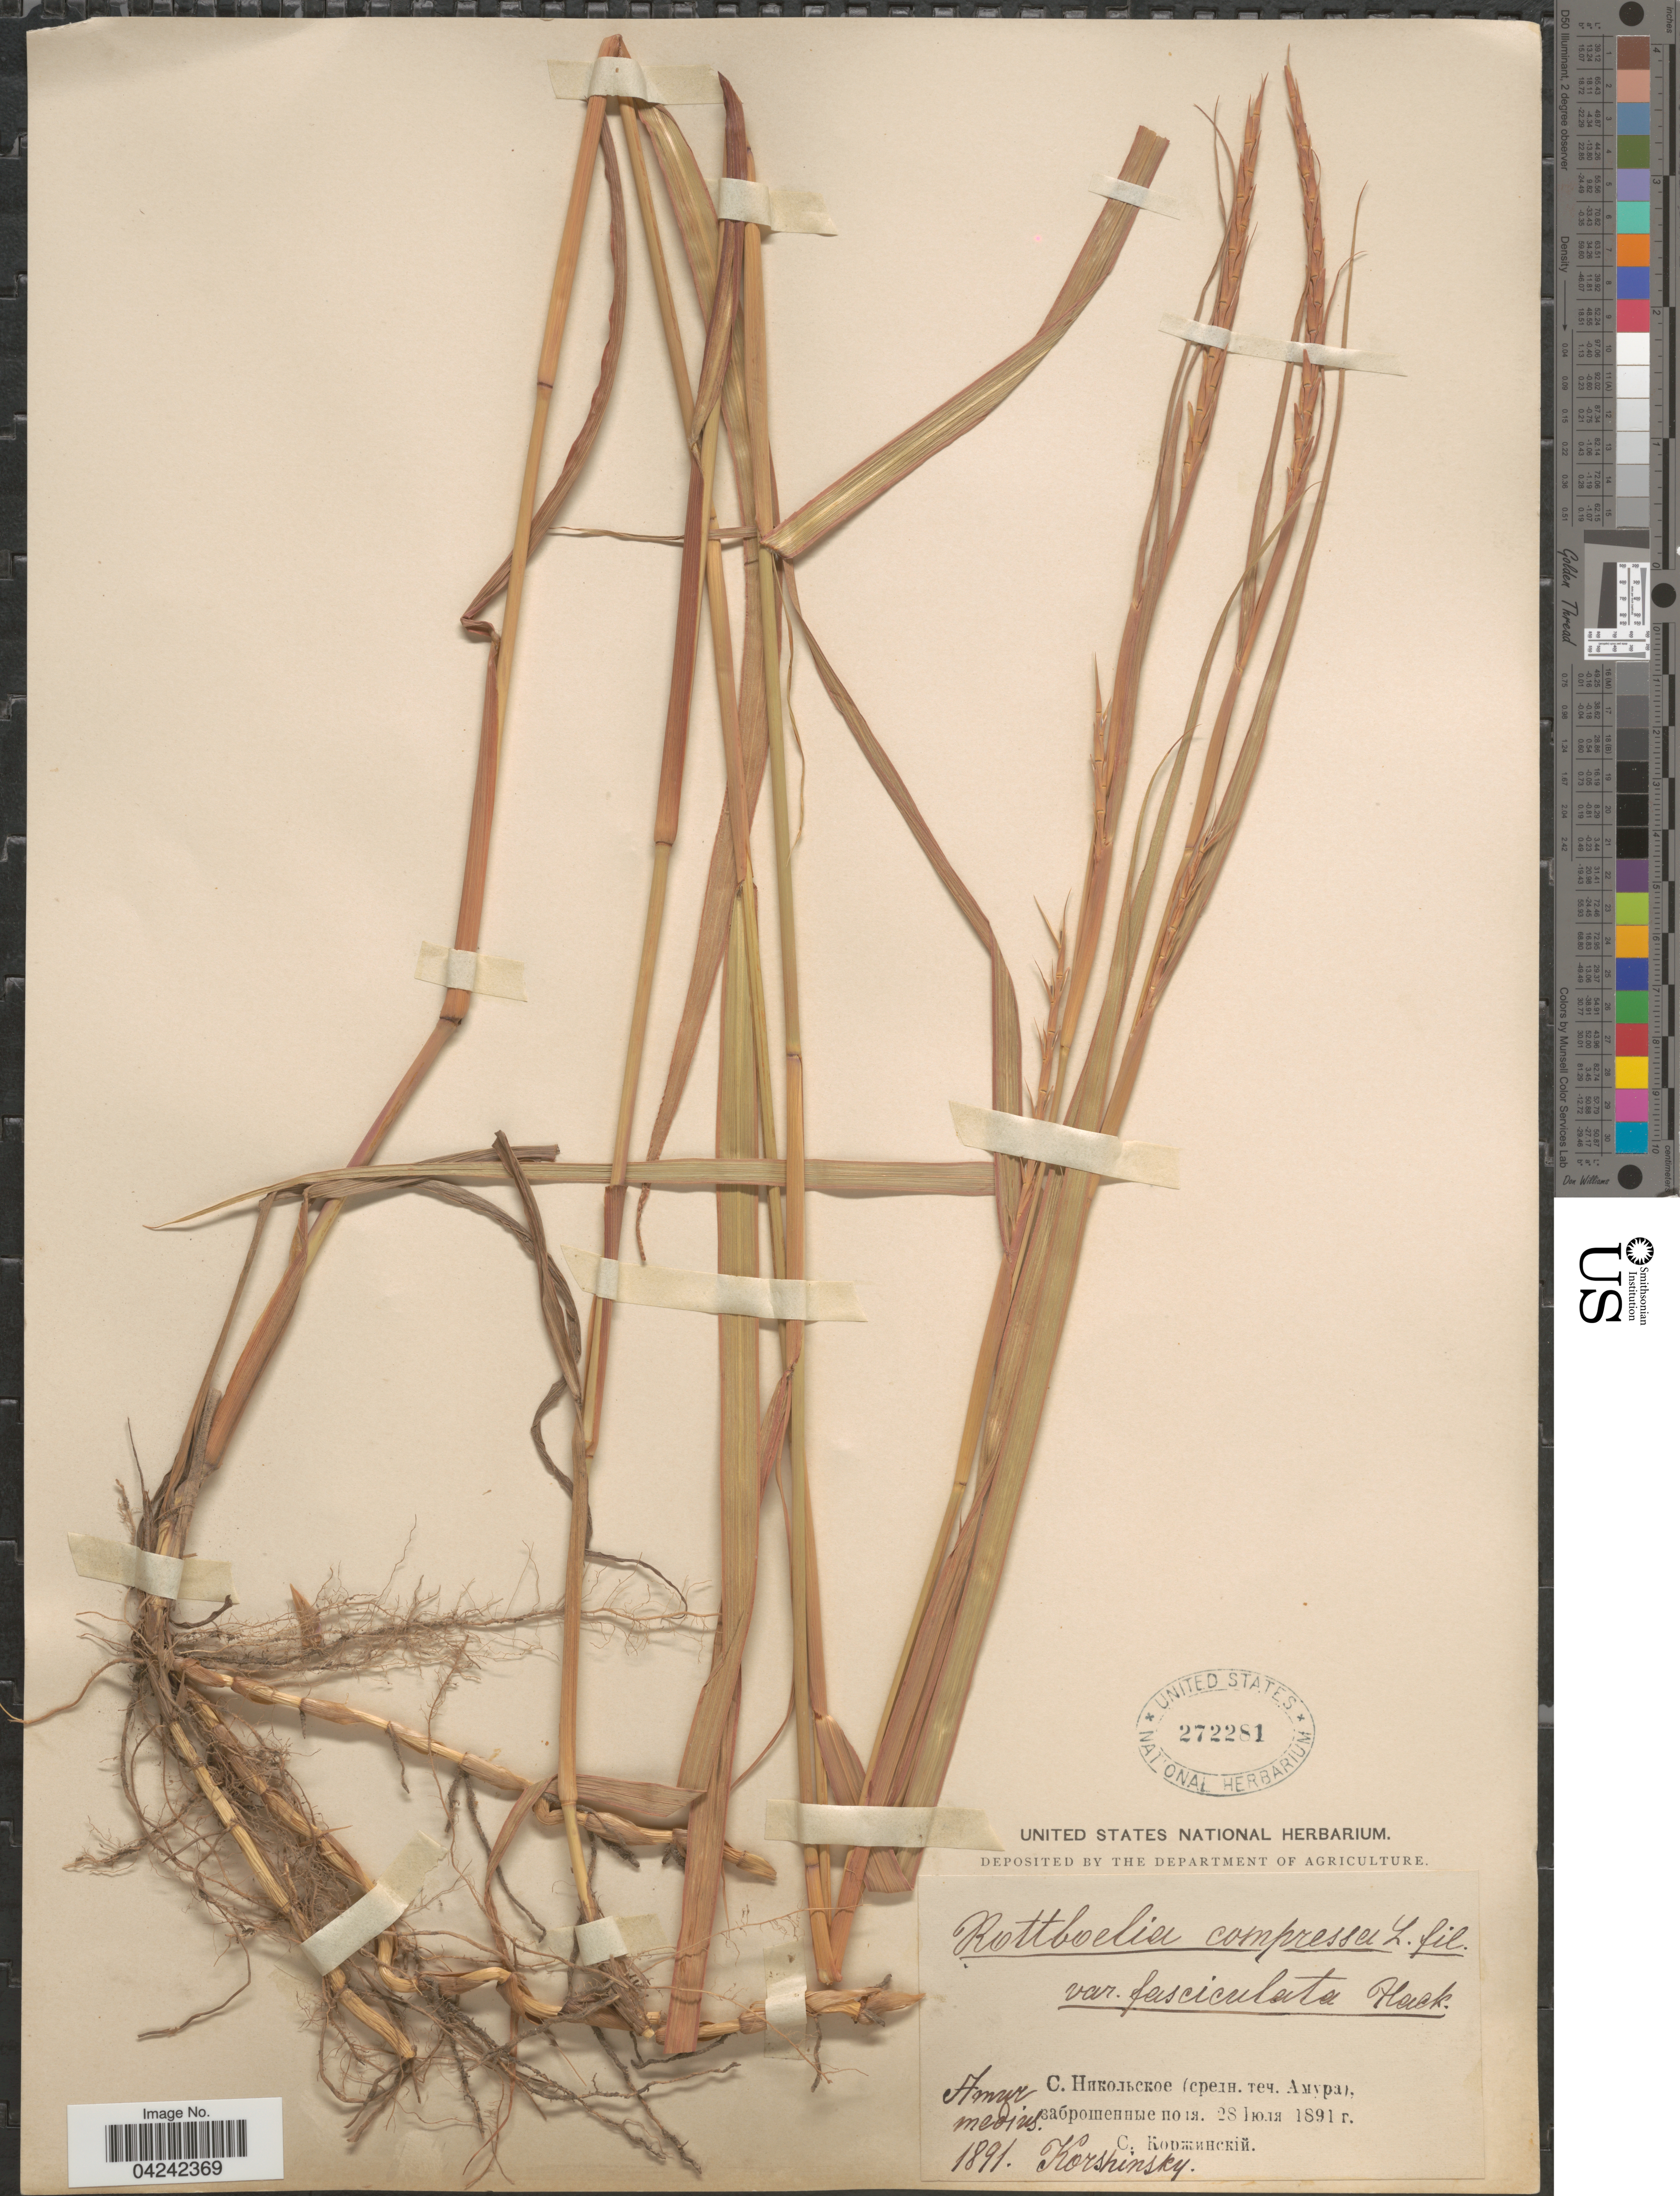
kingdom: Plantae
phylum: Tracheophyta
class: Liliopsida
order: Poales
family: Poaceae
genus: Rottboellia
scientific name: Rottboellia sp.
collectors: Korshinsky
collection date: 1891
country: Russian Federation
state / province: Amur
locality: Amur medius.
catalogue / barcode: US 272281